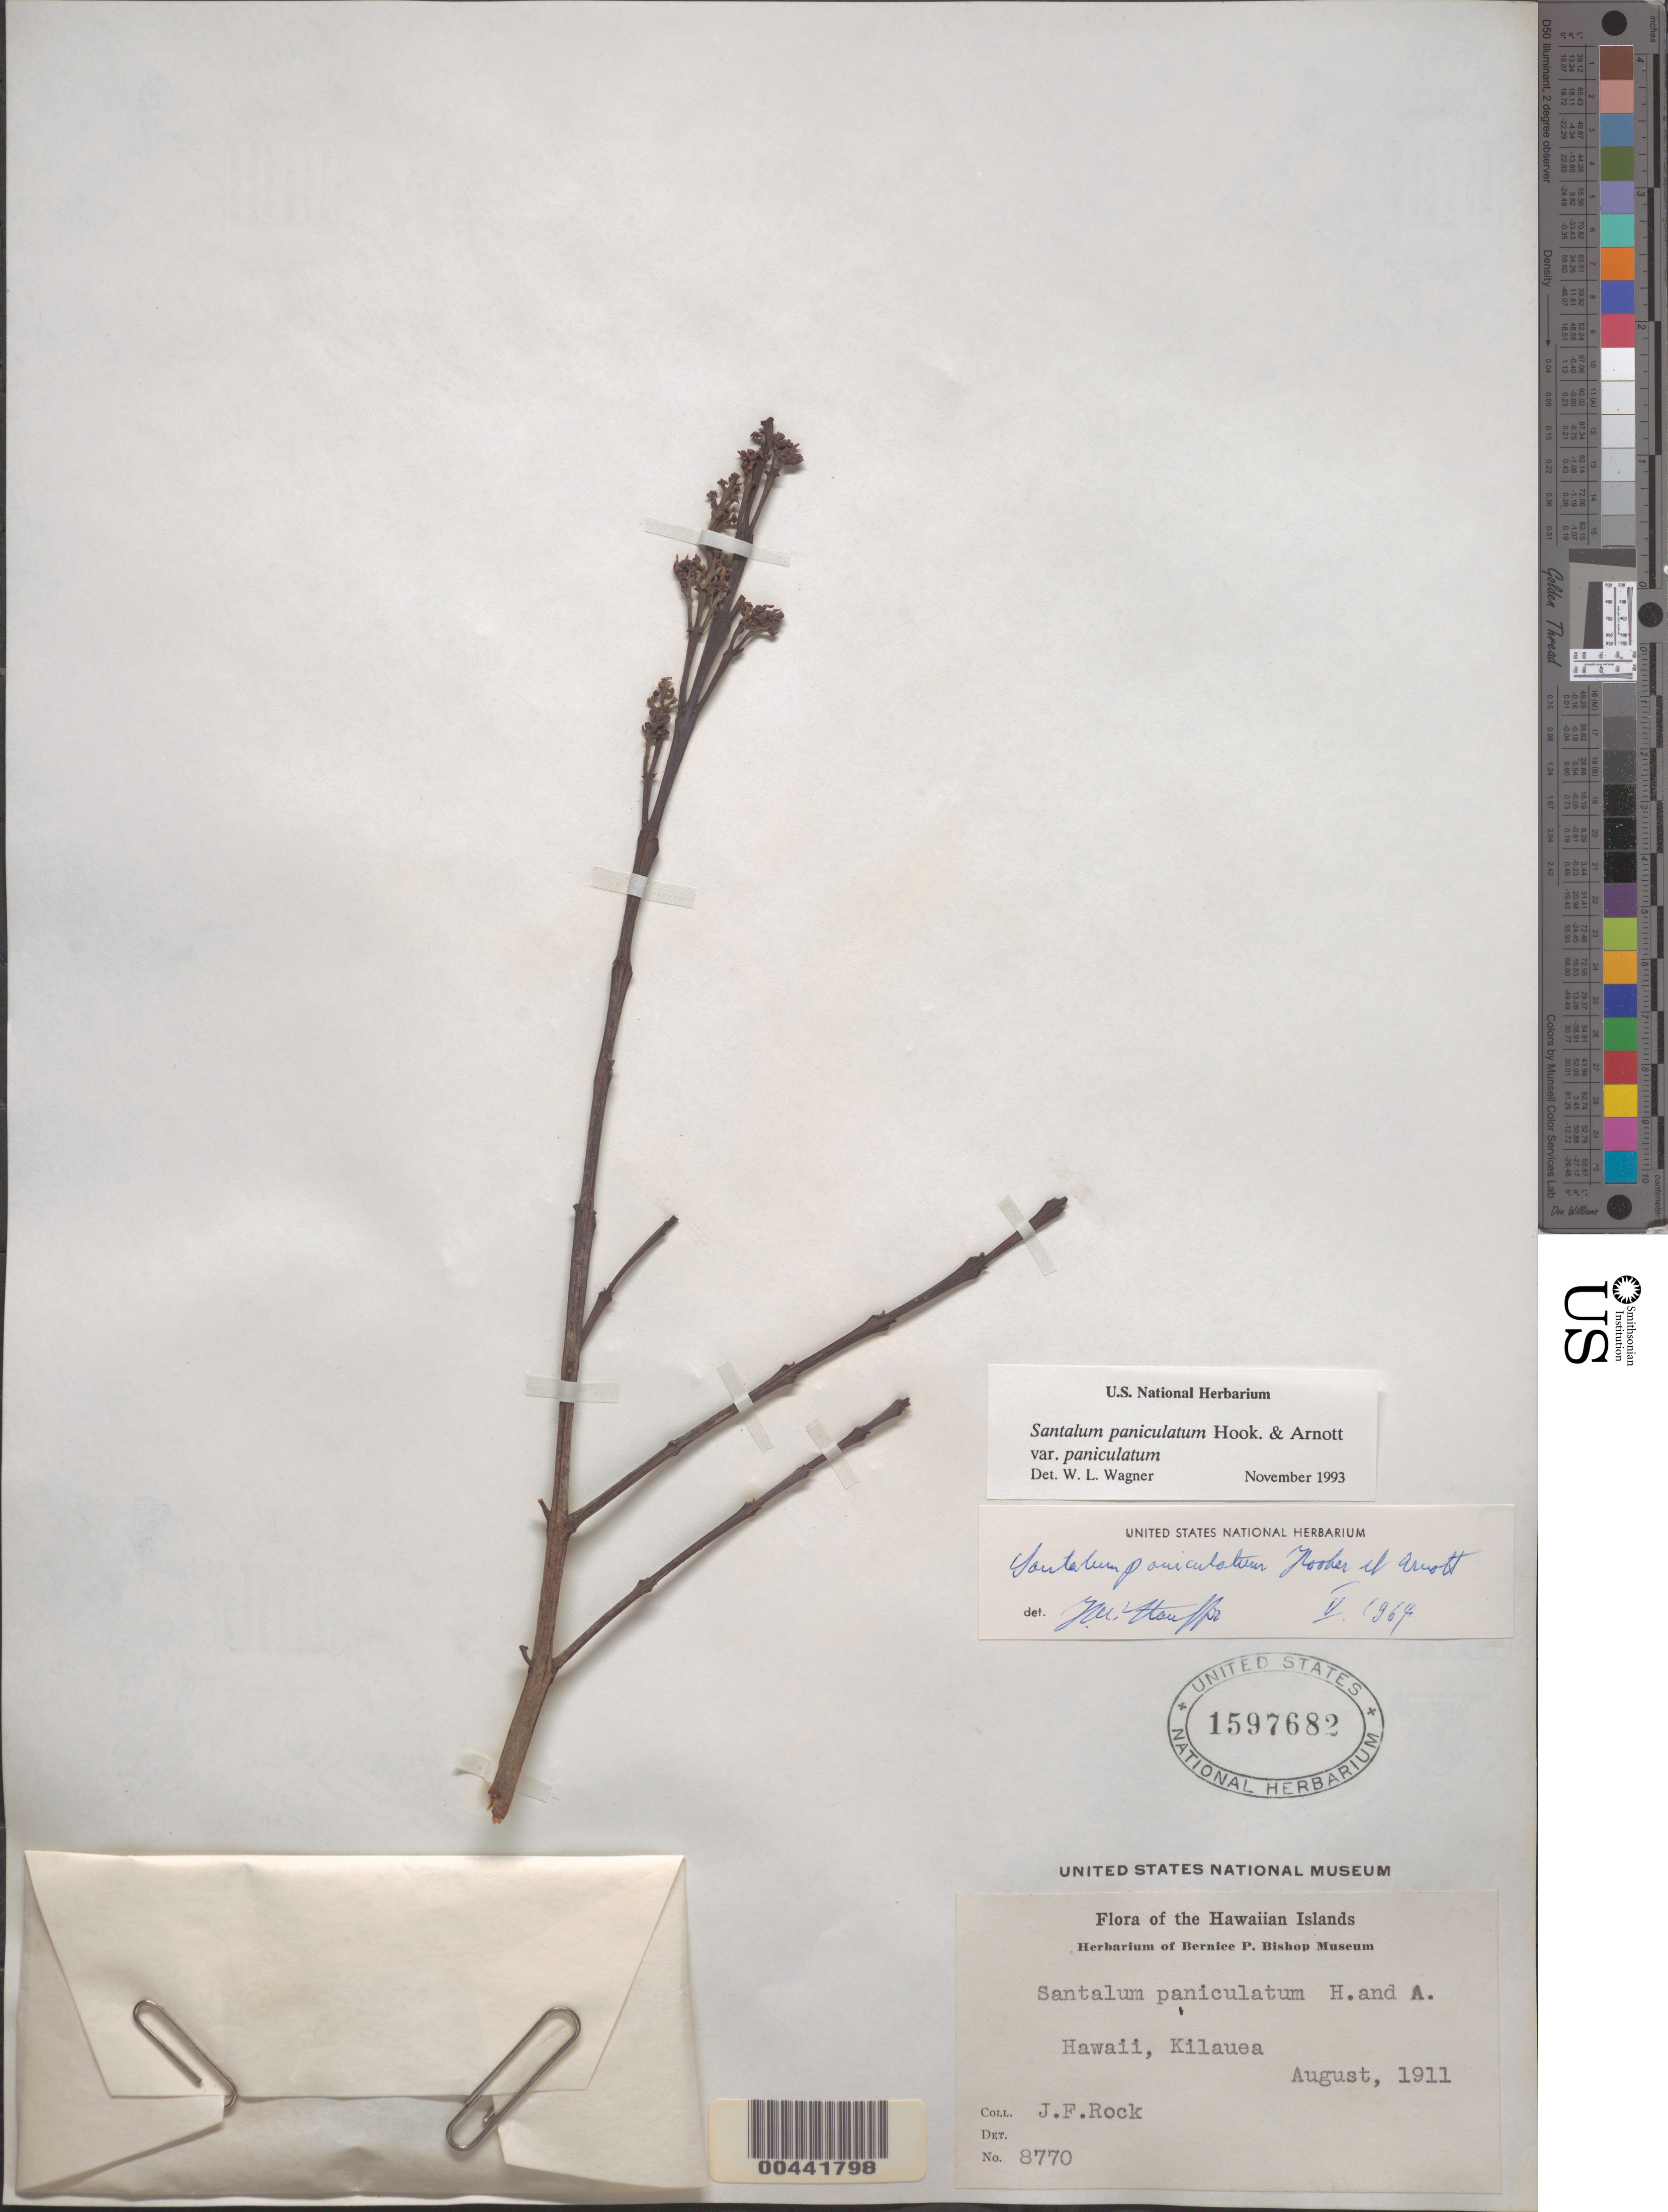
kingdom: Plantae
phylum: Tracheophyta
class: Magnoliopsida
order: Santalales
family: Santalaceae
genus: Santalum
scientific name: Santalum paniculatum var. paniculatum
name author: Hook. & Arn.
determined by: Wagner, W. L., (BOT), Smithsonian Institution - National Museum of Natural History (UNITED STATES)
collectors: J. F. Rock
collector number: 8770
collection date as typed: Aug 1911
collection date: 1911-08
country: United States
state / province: Hawaii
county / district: Honolulu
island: Oahu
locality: Kilauea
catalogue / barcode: US 1597682